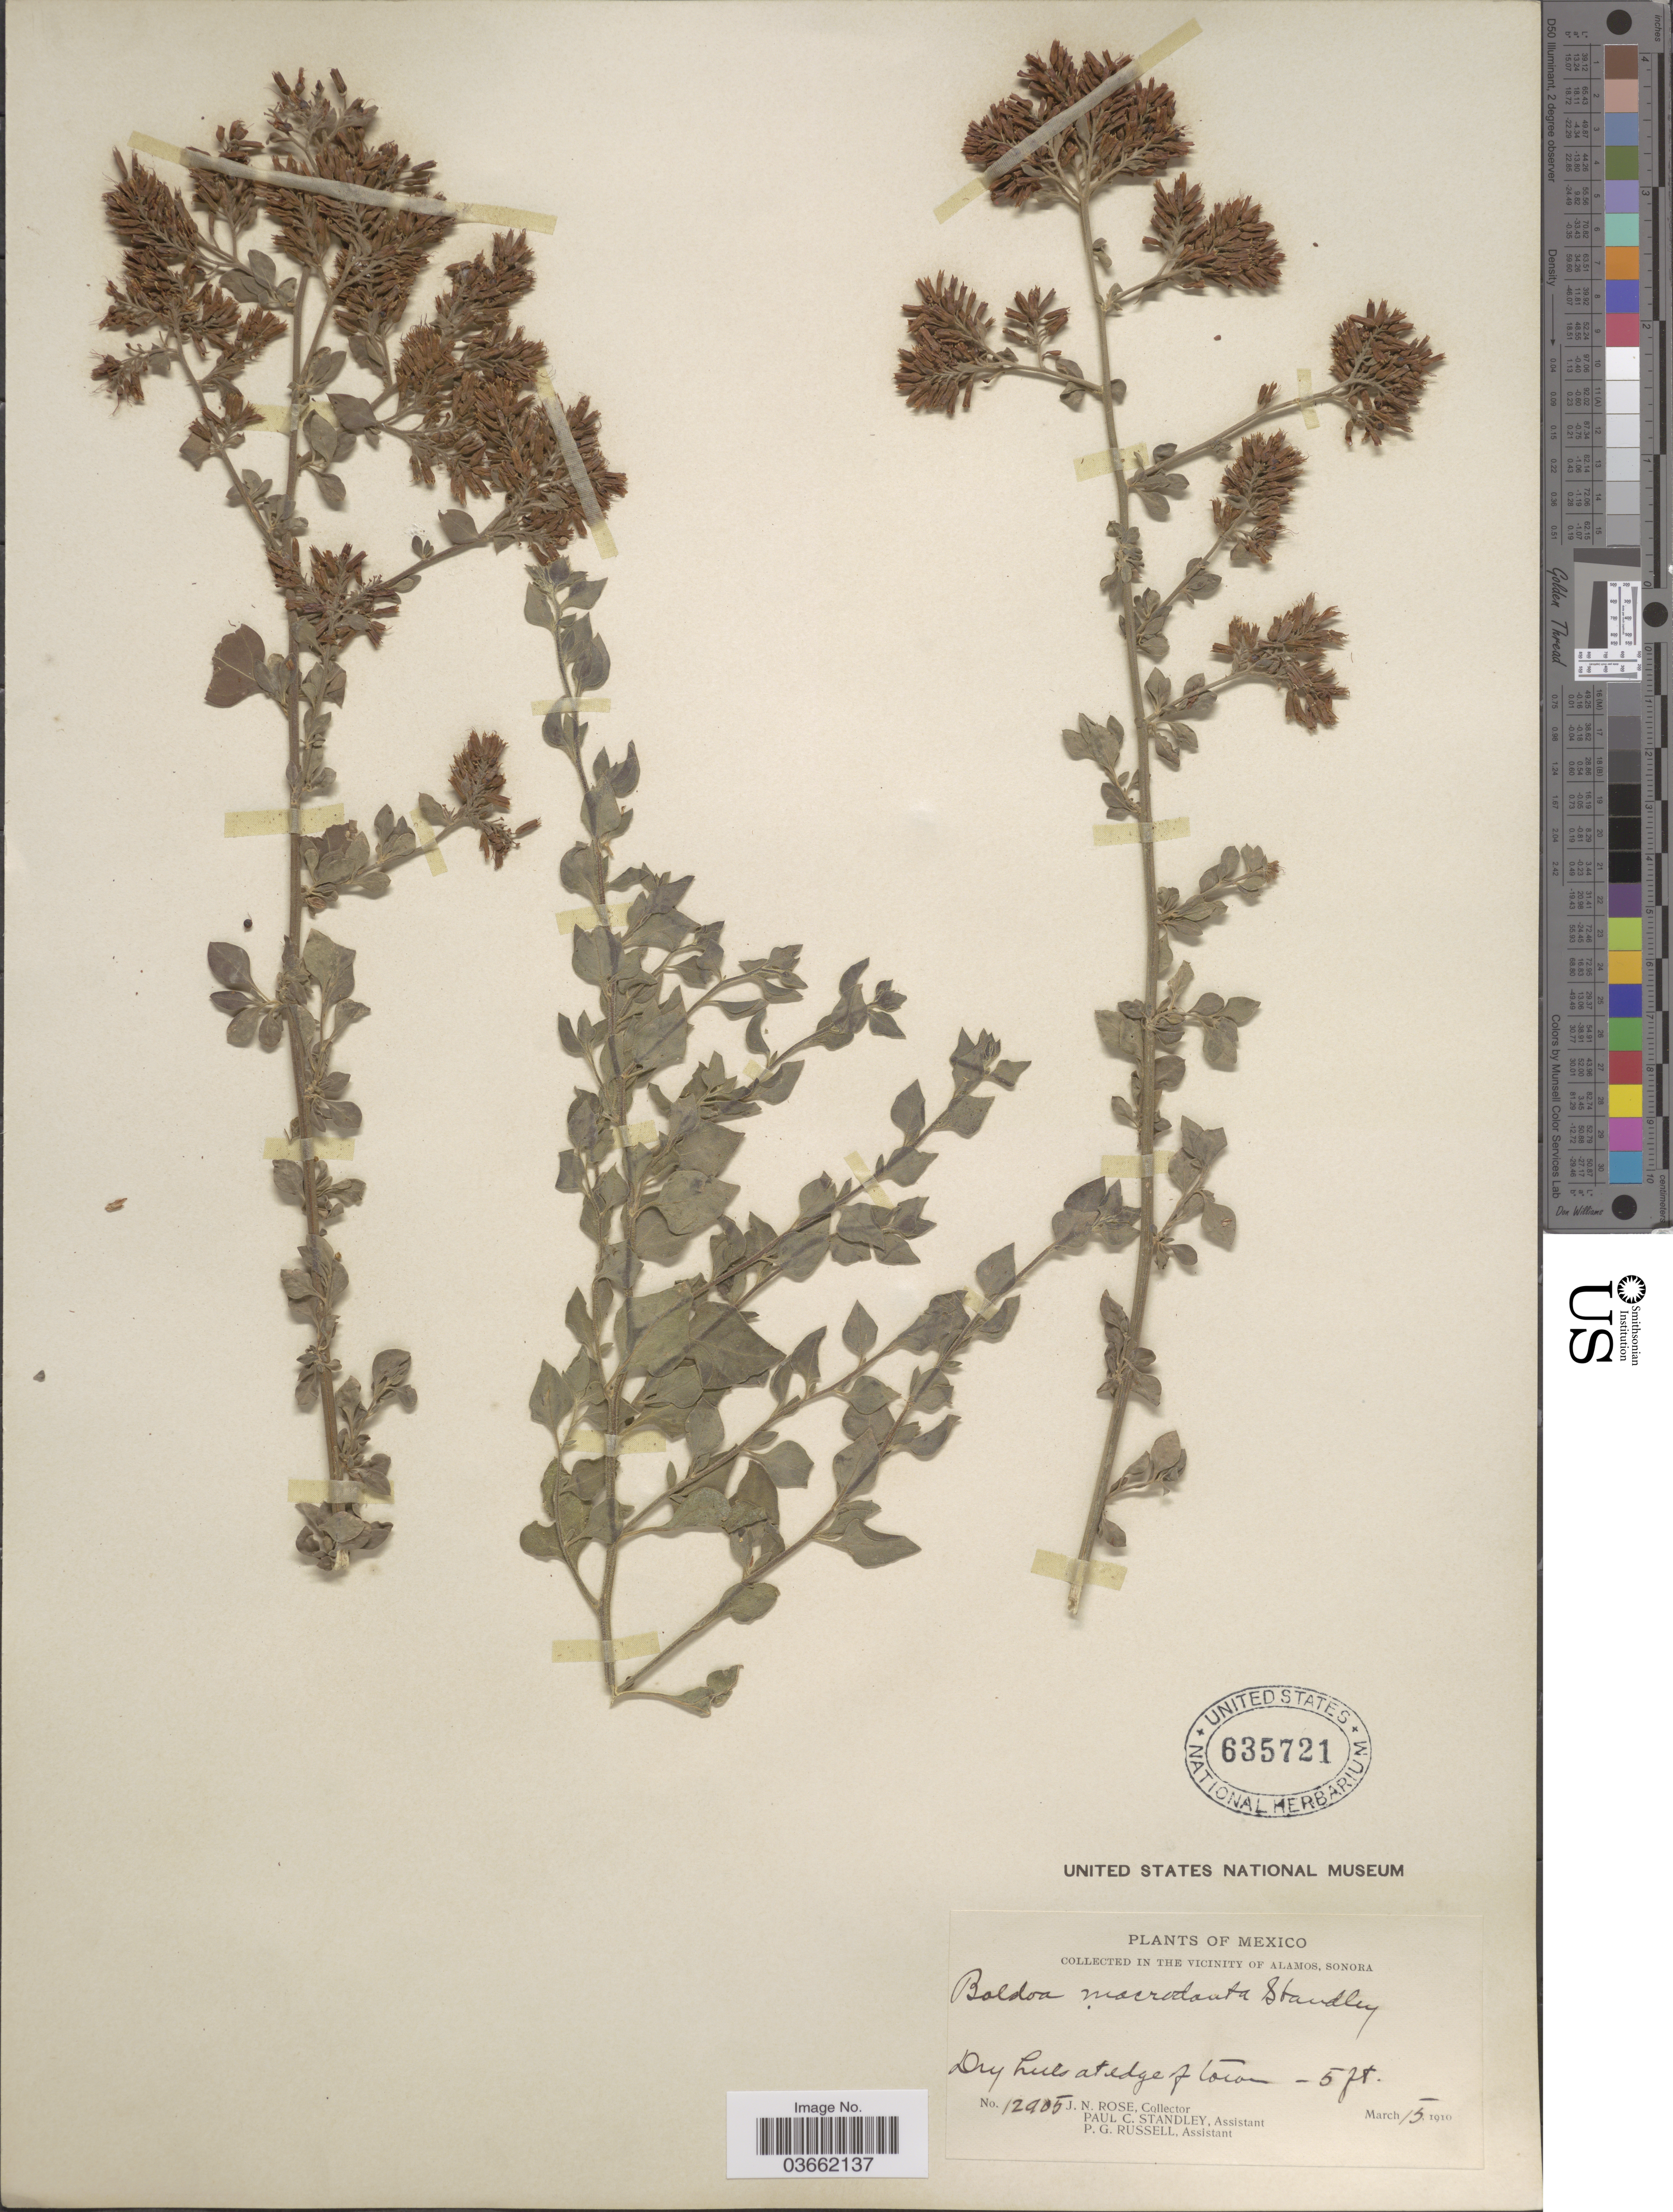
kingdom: Plantae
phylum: Tracheophyta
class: Magnoliopsida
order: Caryophyllales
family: Nyctaginaceae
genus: Salpianthus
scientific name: Salpianthus macrodontus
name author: Standl.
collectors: J. N. Rose, P. C. Standley & P. G. Russell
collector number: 12905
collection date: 1910-03-15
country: Mexico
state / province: Sonora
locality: In the Vicinity of Alamos. Dry hills at edge of town.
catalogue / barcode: US 635721